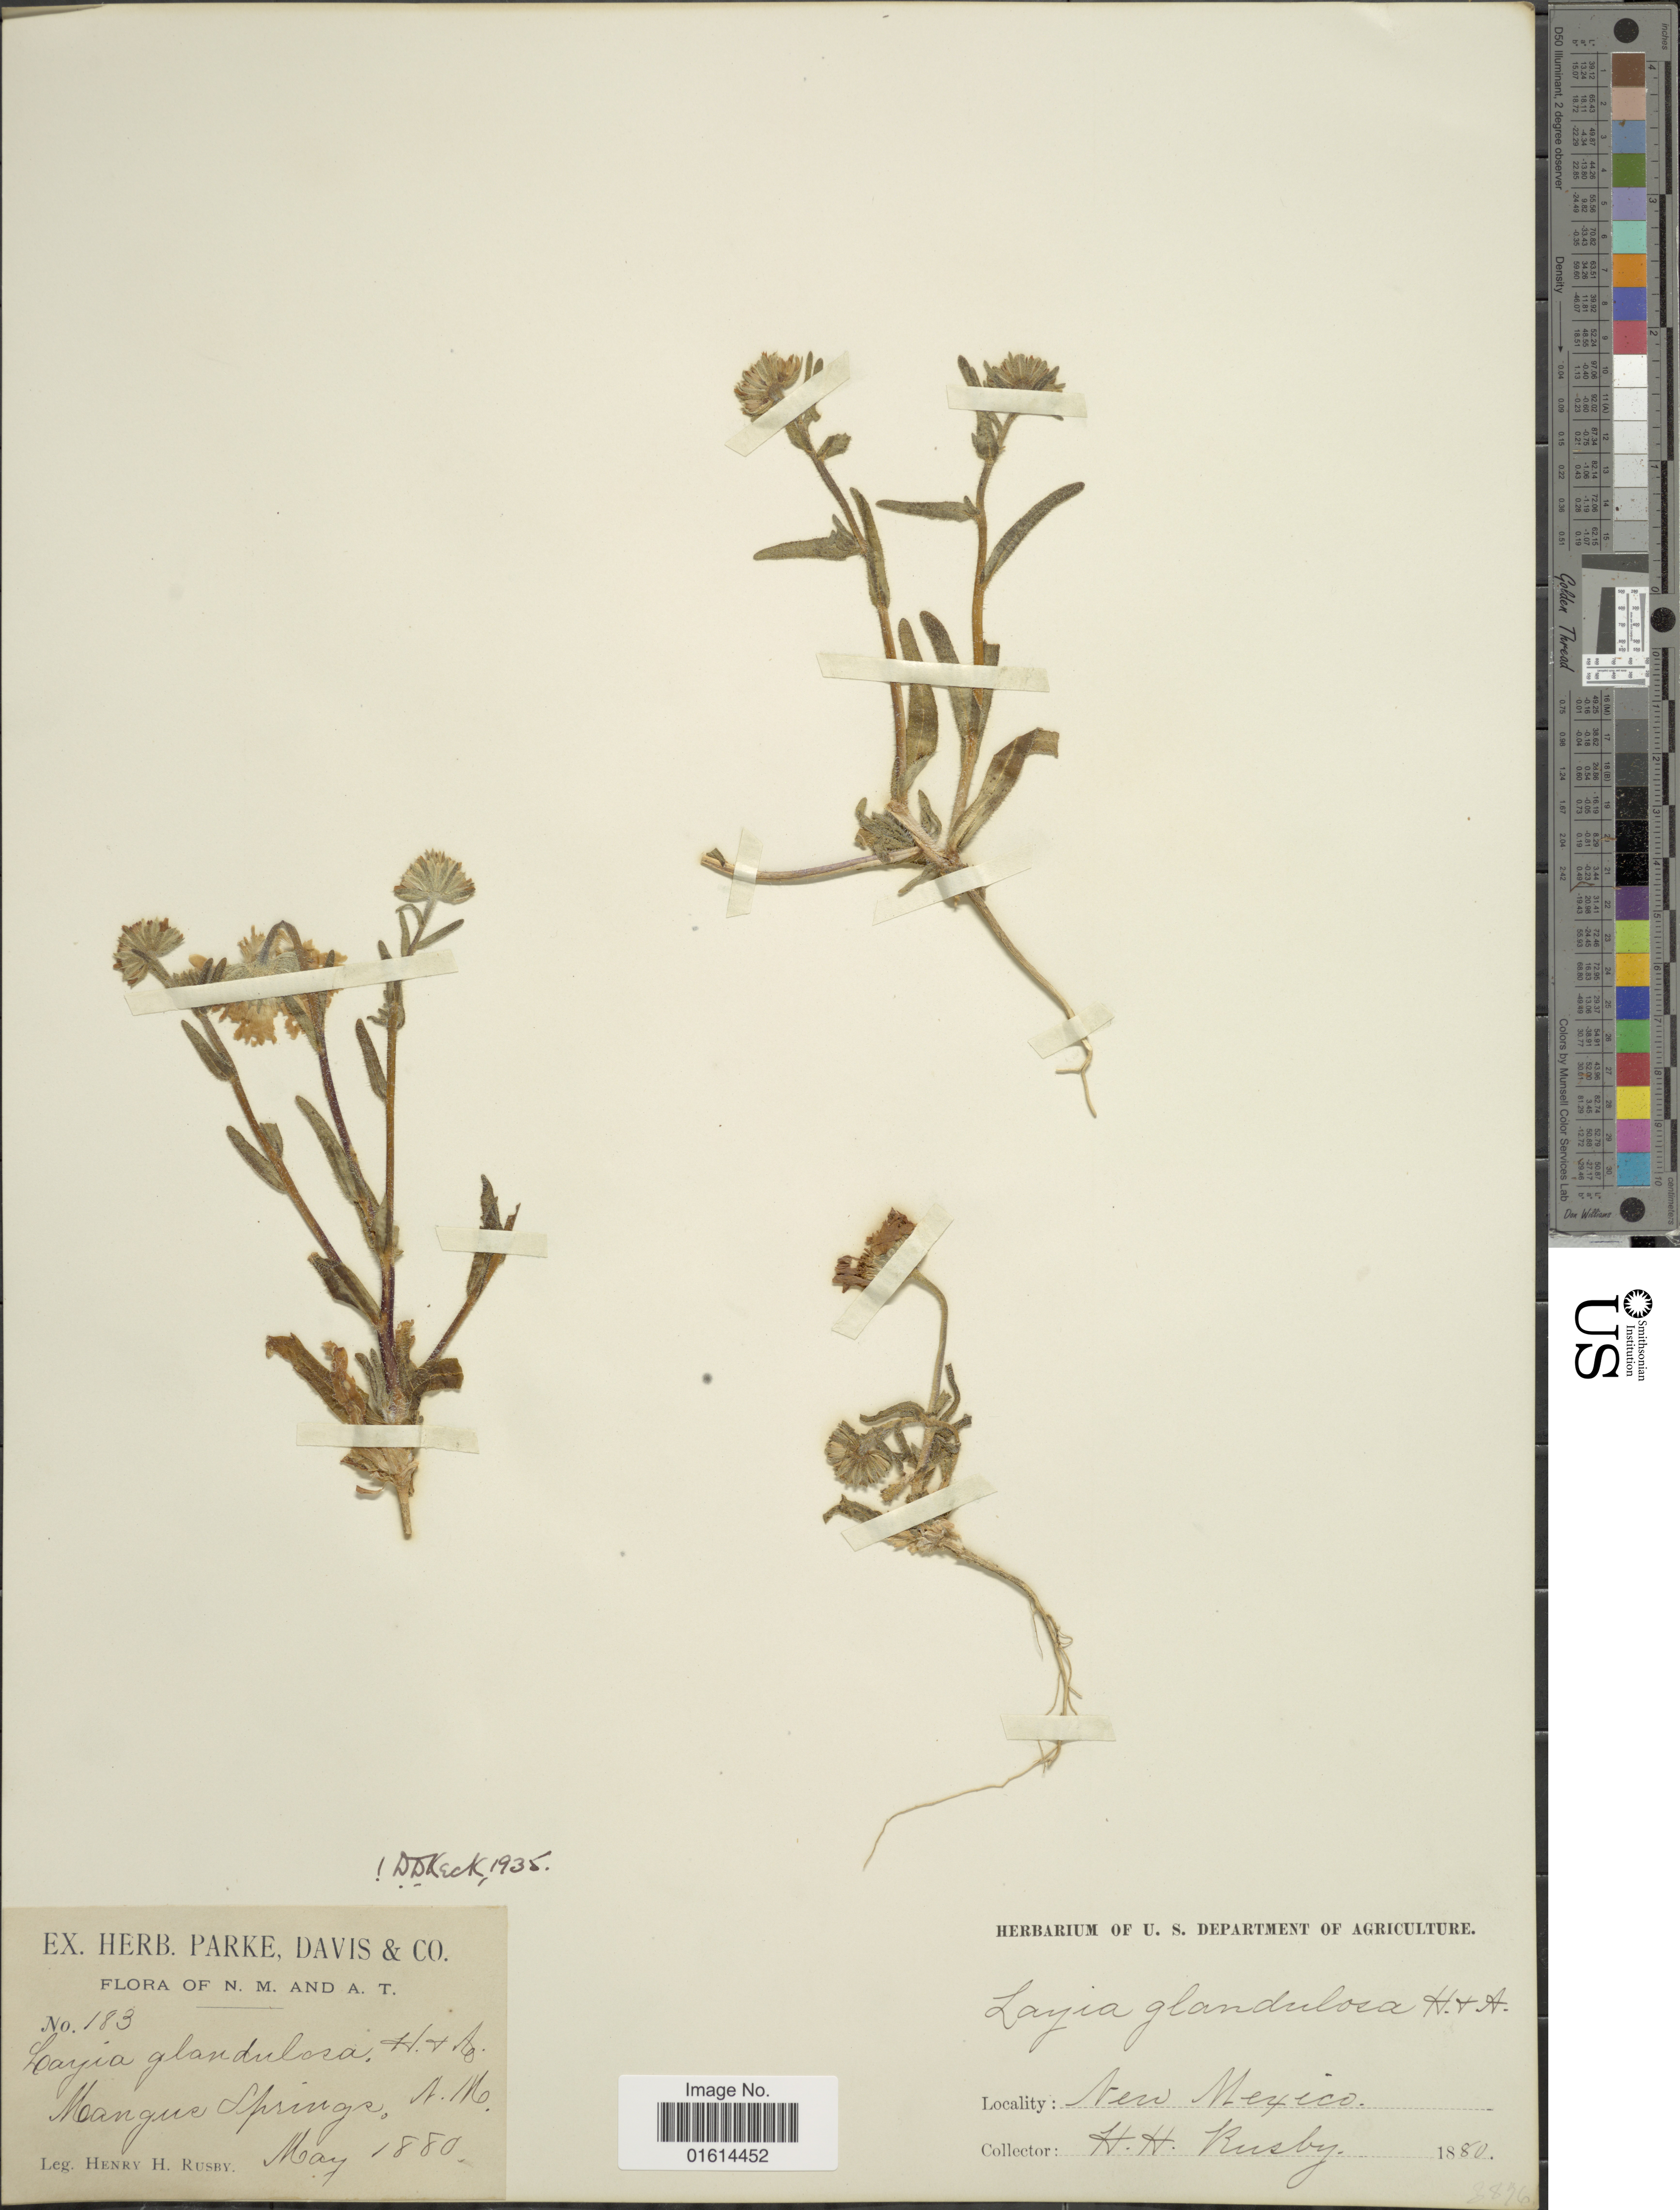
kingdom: Plantae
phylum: Tracheophyta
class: Magnoliopsida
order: Asterales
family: Asteraceae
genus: Layia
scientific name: Layia glandulosa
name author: Hook. & Arn.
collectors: H. H. Rusby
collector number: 183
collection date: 1880-05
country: United States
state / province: New Mexico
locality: Mangus Springs, N. M.